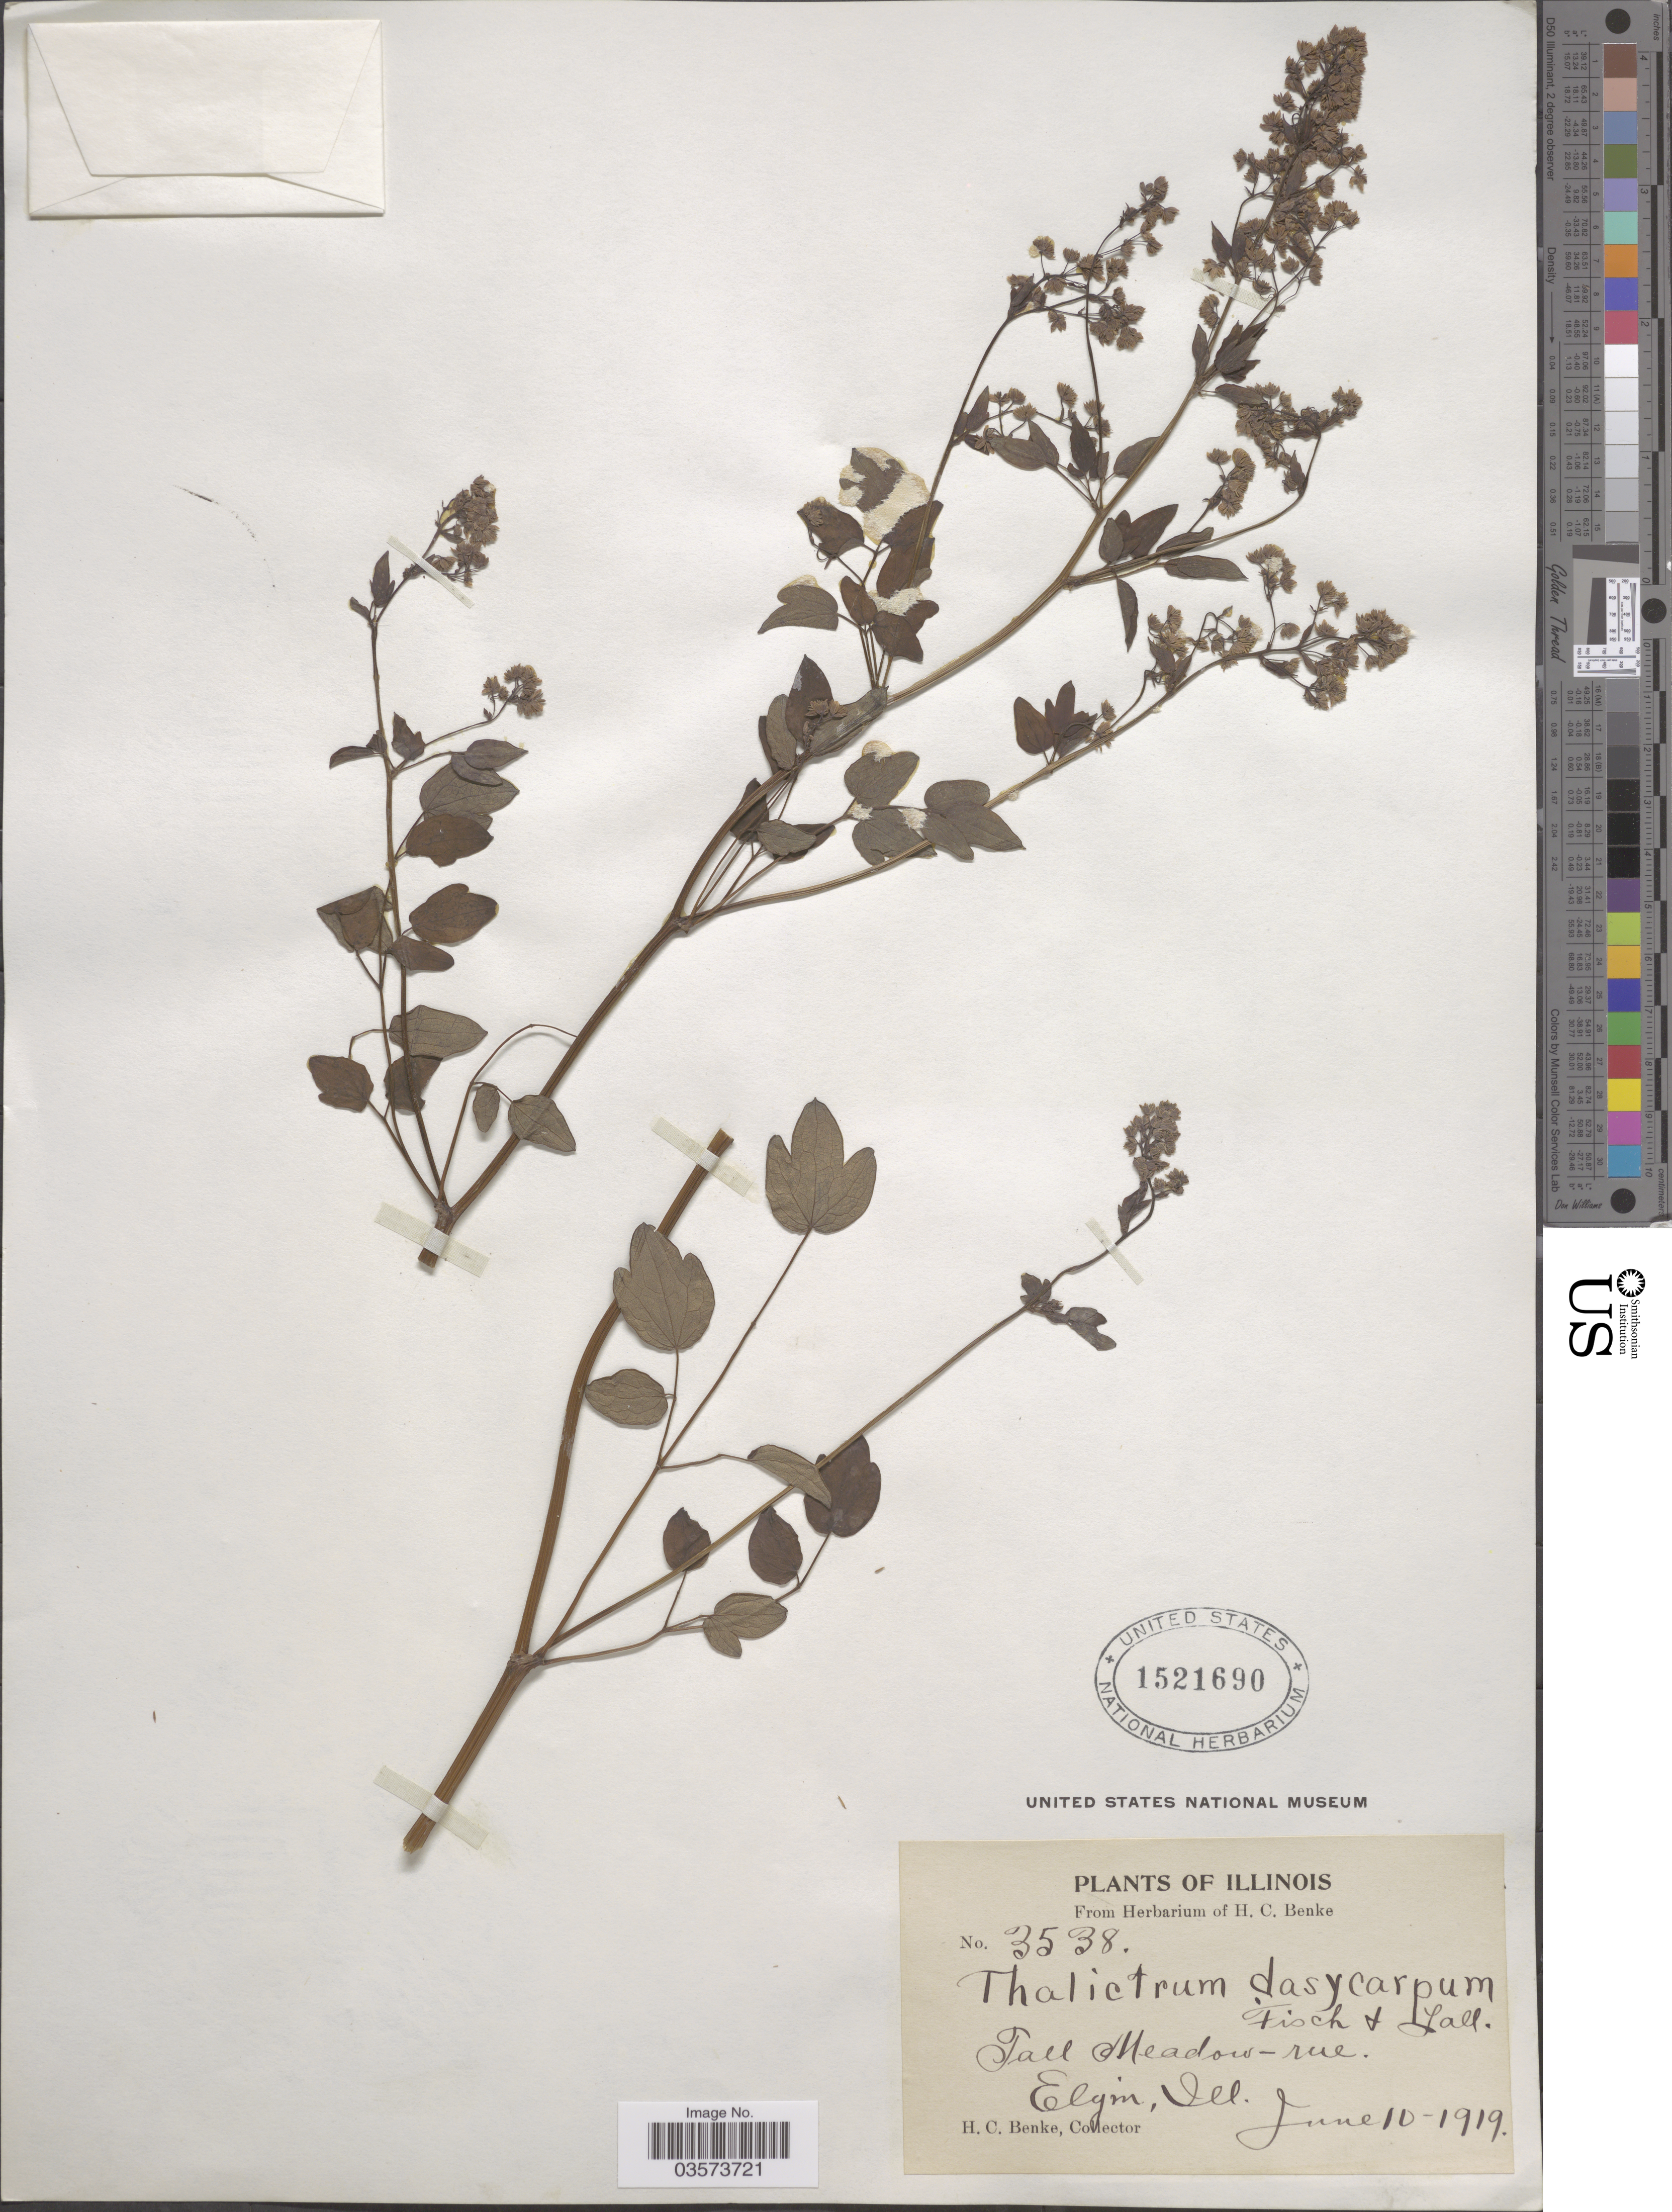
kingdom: Plantae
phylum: Tracheophyta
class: Magnoliopsida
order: Ranunculales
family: Ranunculaceae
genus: Thalictrum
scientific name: Thalictrum dasycarpum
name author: Fisch. & Avé-Lall.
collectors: H. Benke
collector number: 3538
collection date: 1919-06-10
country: United States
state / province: Illinois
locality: Tall Meadow-rue. Elgin.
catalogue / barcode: US 1521690